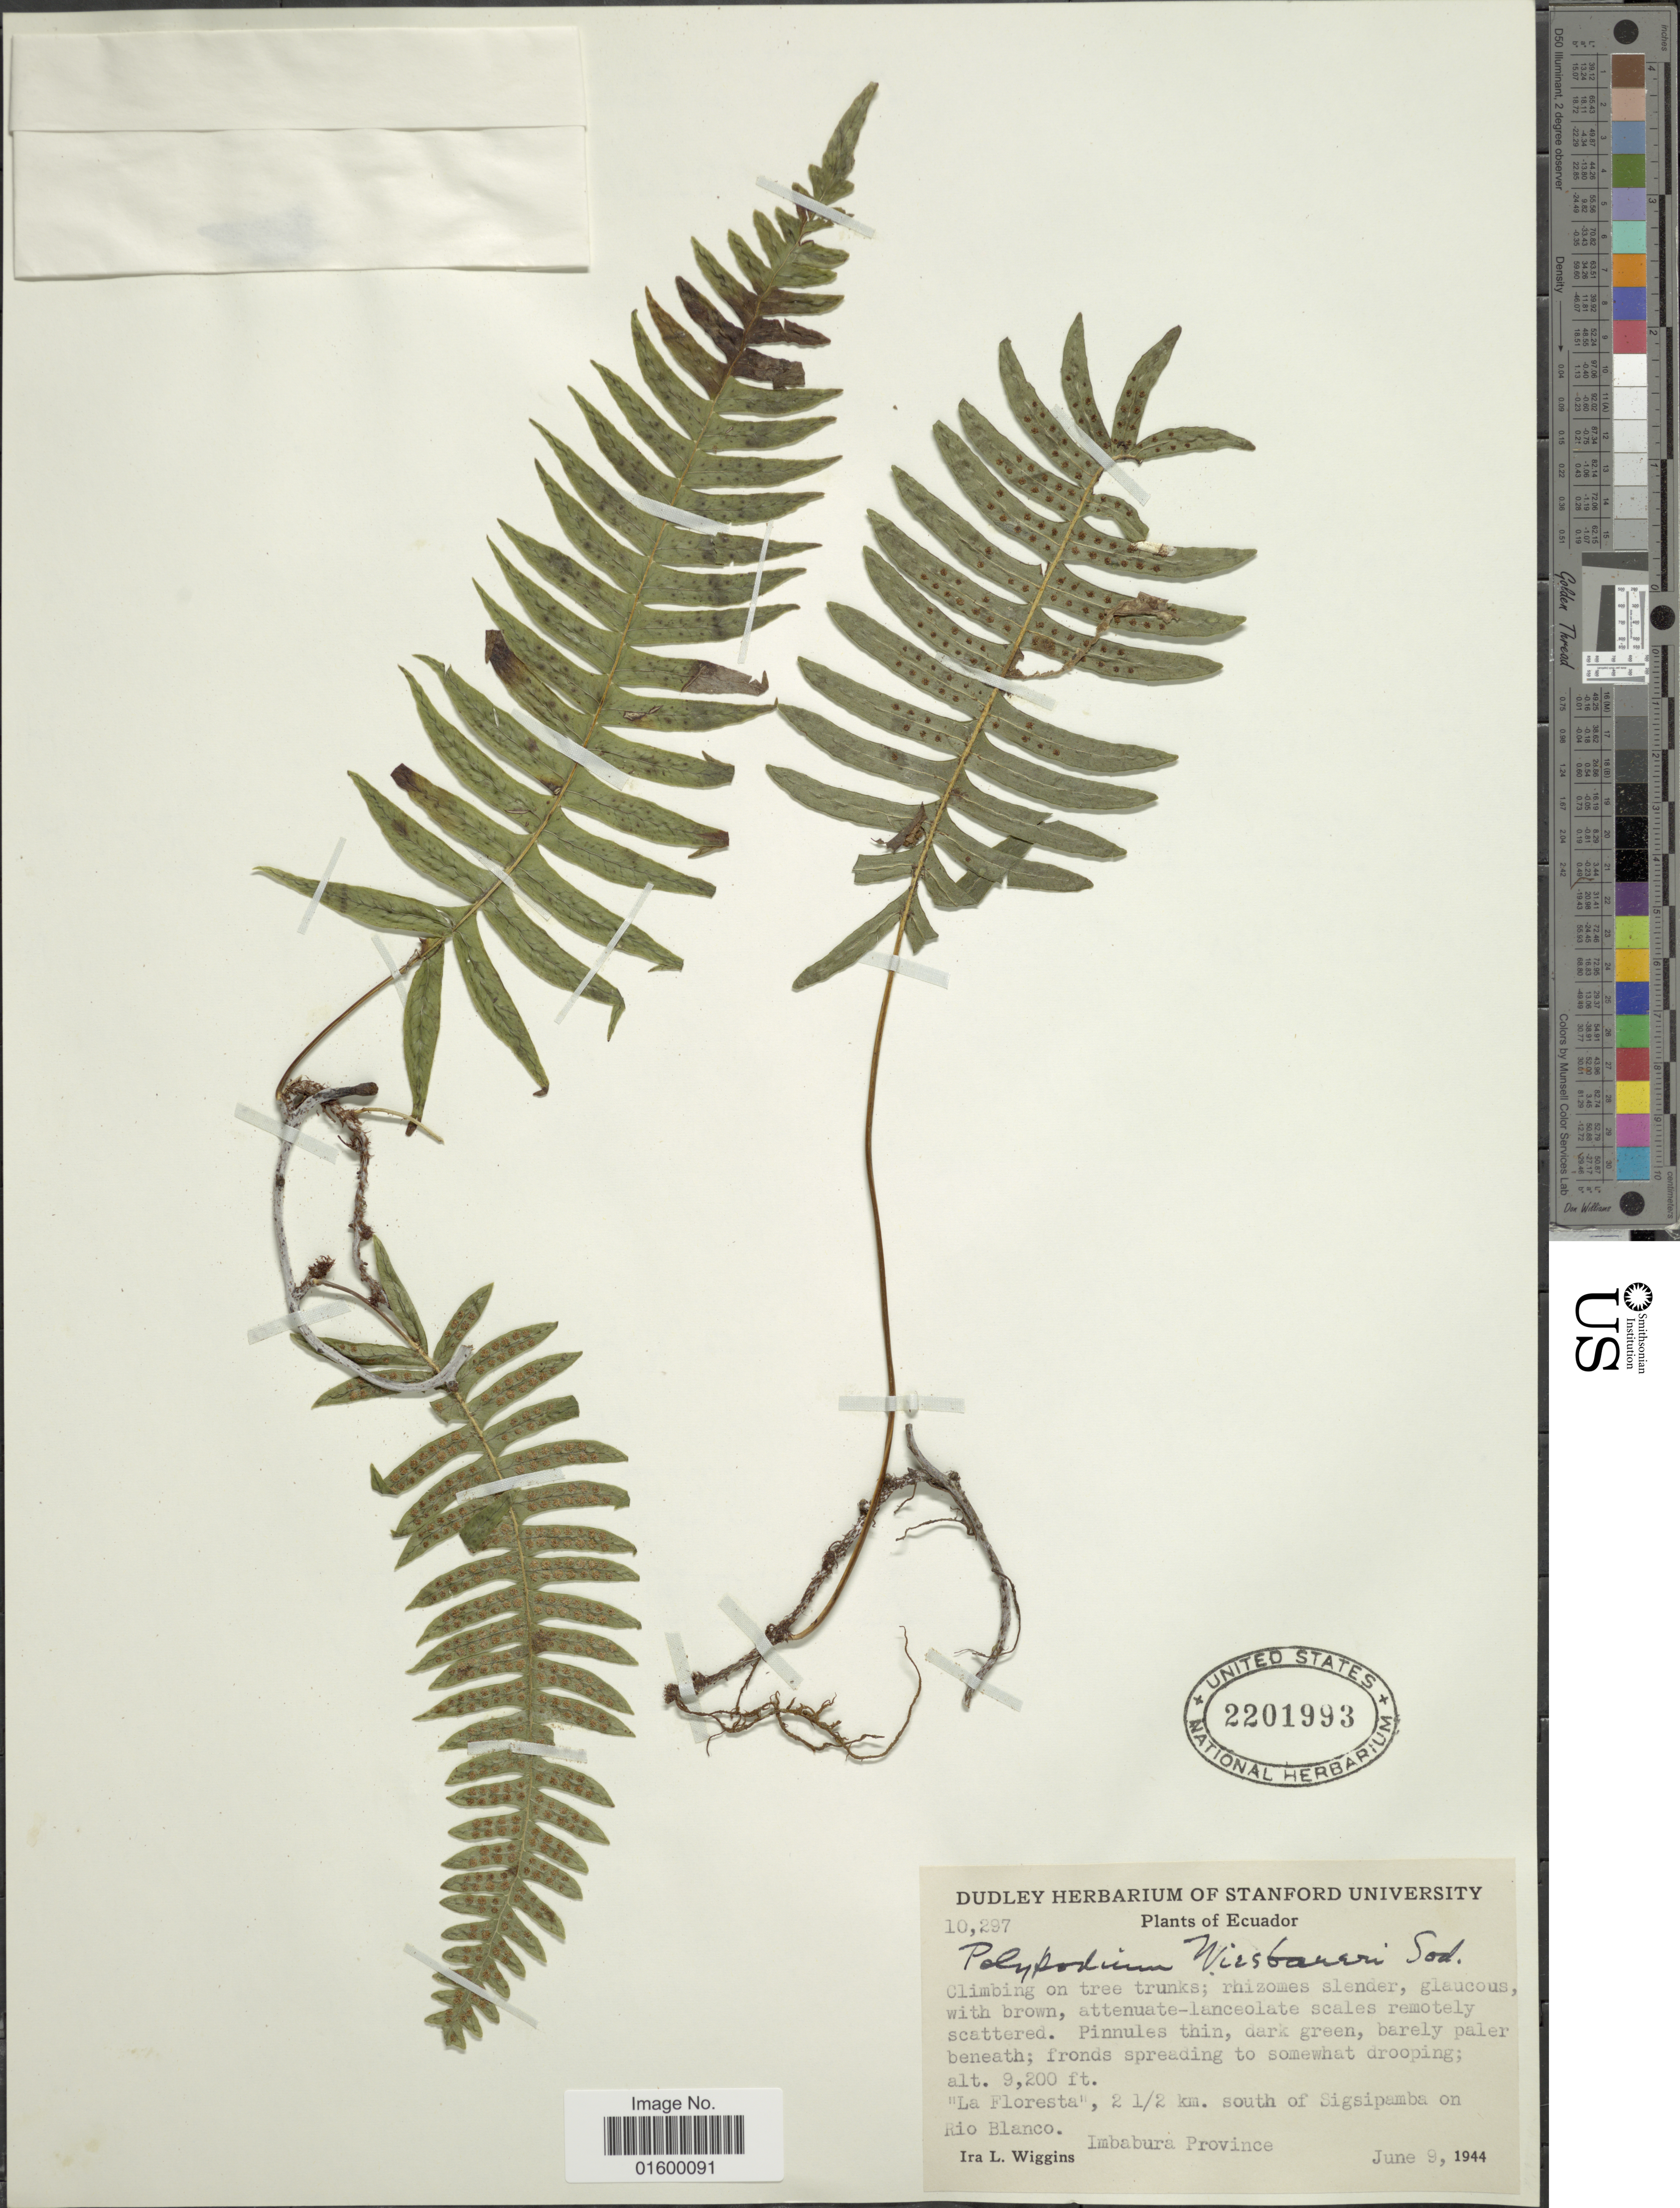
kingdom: Plantae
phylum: Tracheophyta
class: Polypodiopsida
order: Polypodiales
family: Polypodiaceae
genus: Pleopeltis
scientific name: Pleopeltis wiesbaurii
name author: (Sodiro) Lellinger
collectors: I. L. Wiggins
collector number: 10297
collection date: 1944-06-09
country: Ecuador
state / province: Imbabura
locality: La Floresta, 2 1/2 km south of Sigsipamba on Rio Blanco, Imbabura Province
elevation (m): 2804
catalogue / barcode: US 2201993